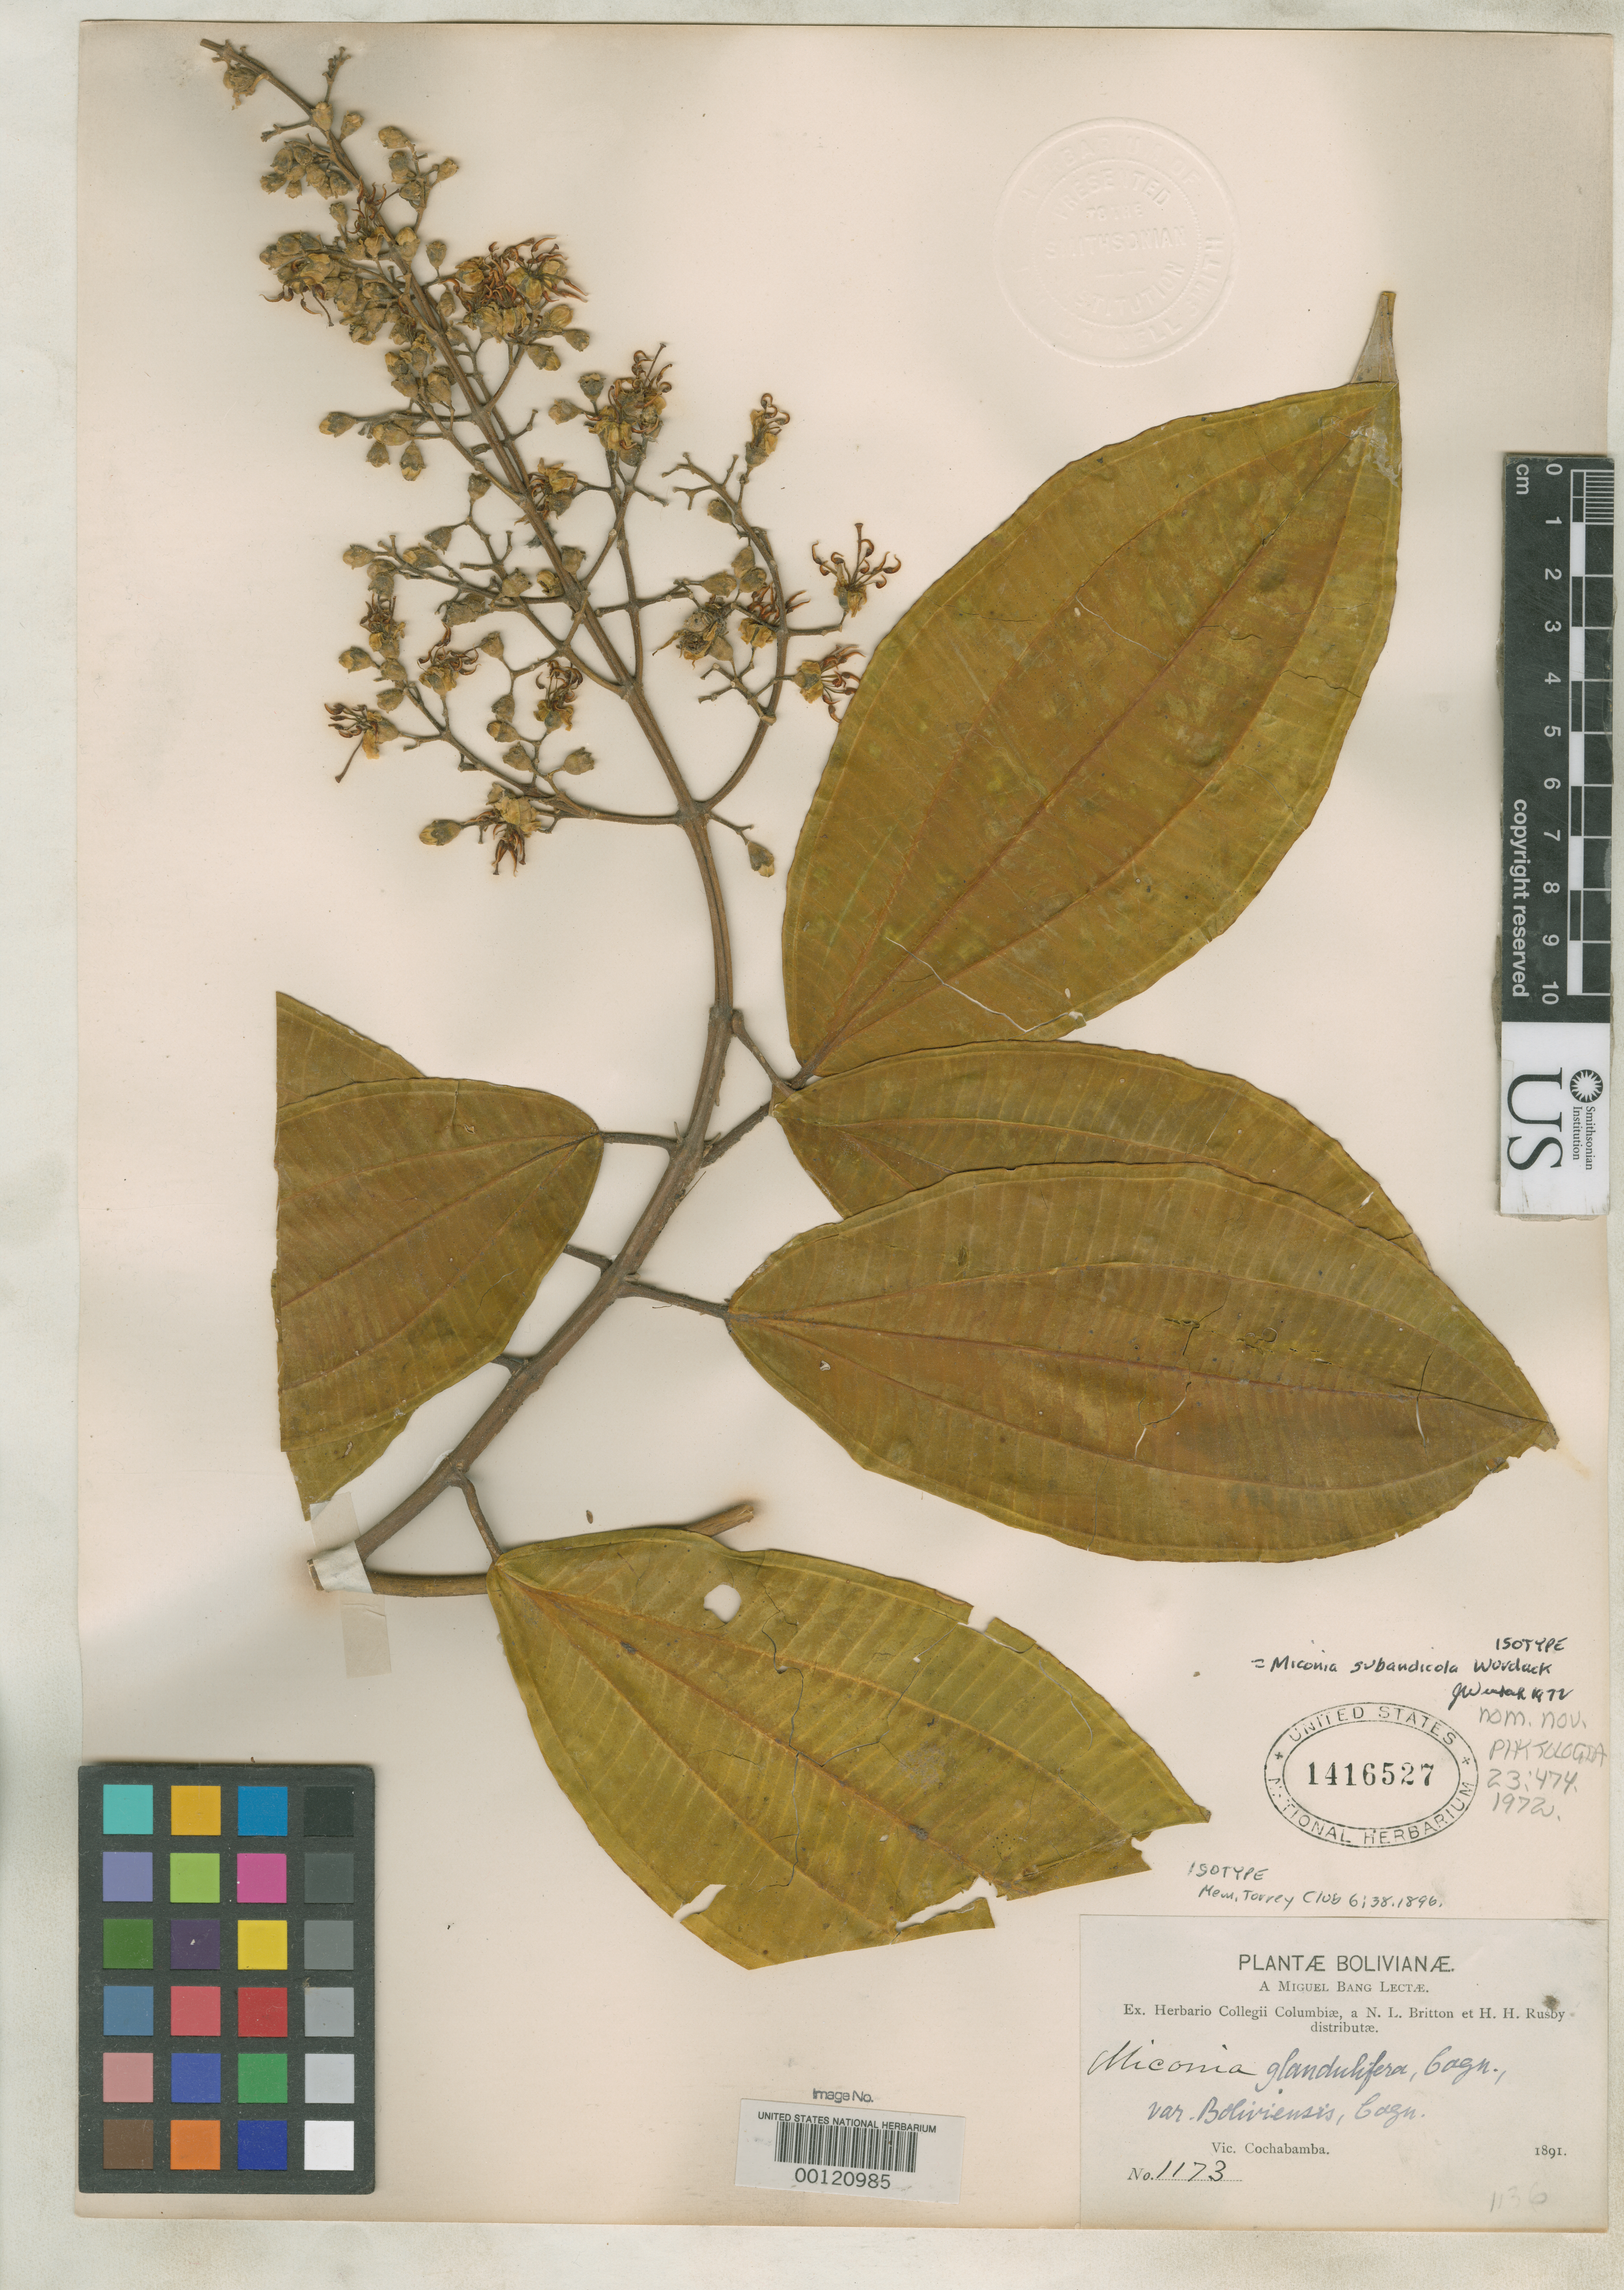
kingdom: Plantae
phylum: Tracheophyta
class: Magnoliopsida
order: Myrtales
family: Melastomataceae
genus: Miconia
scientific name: Miconia glandulifera var. boliviensis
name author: Cogn.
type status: Isotype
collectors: M. Bang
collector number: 1173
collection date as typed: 1891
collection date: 1891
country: Bolivia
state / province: Cochabamba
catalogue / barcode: US 1416527-2